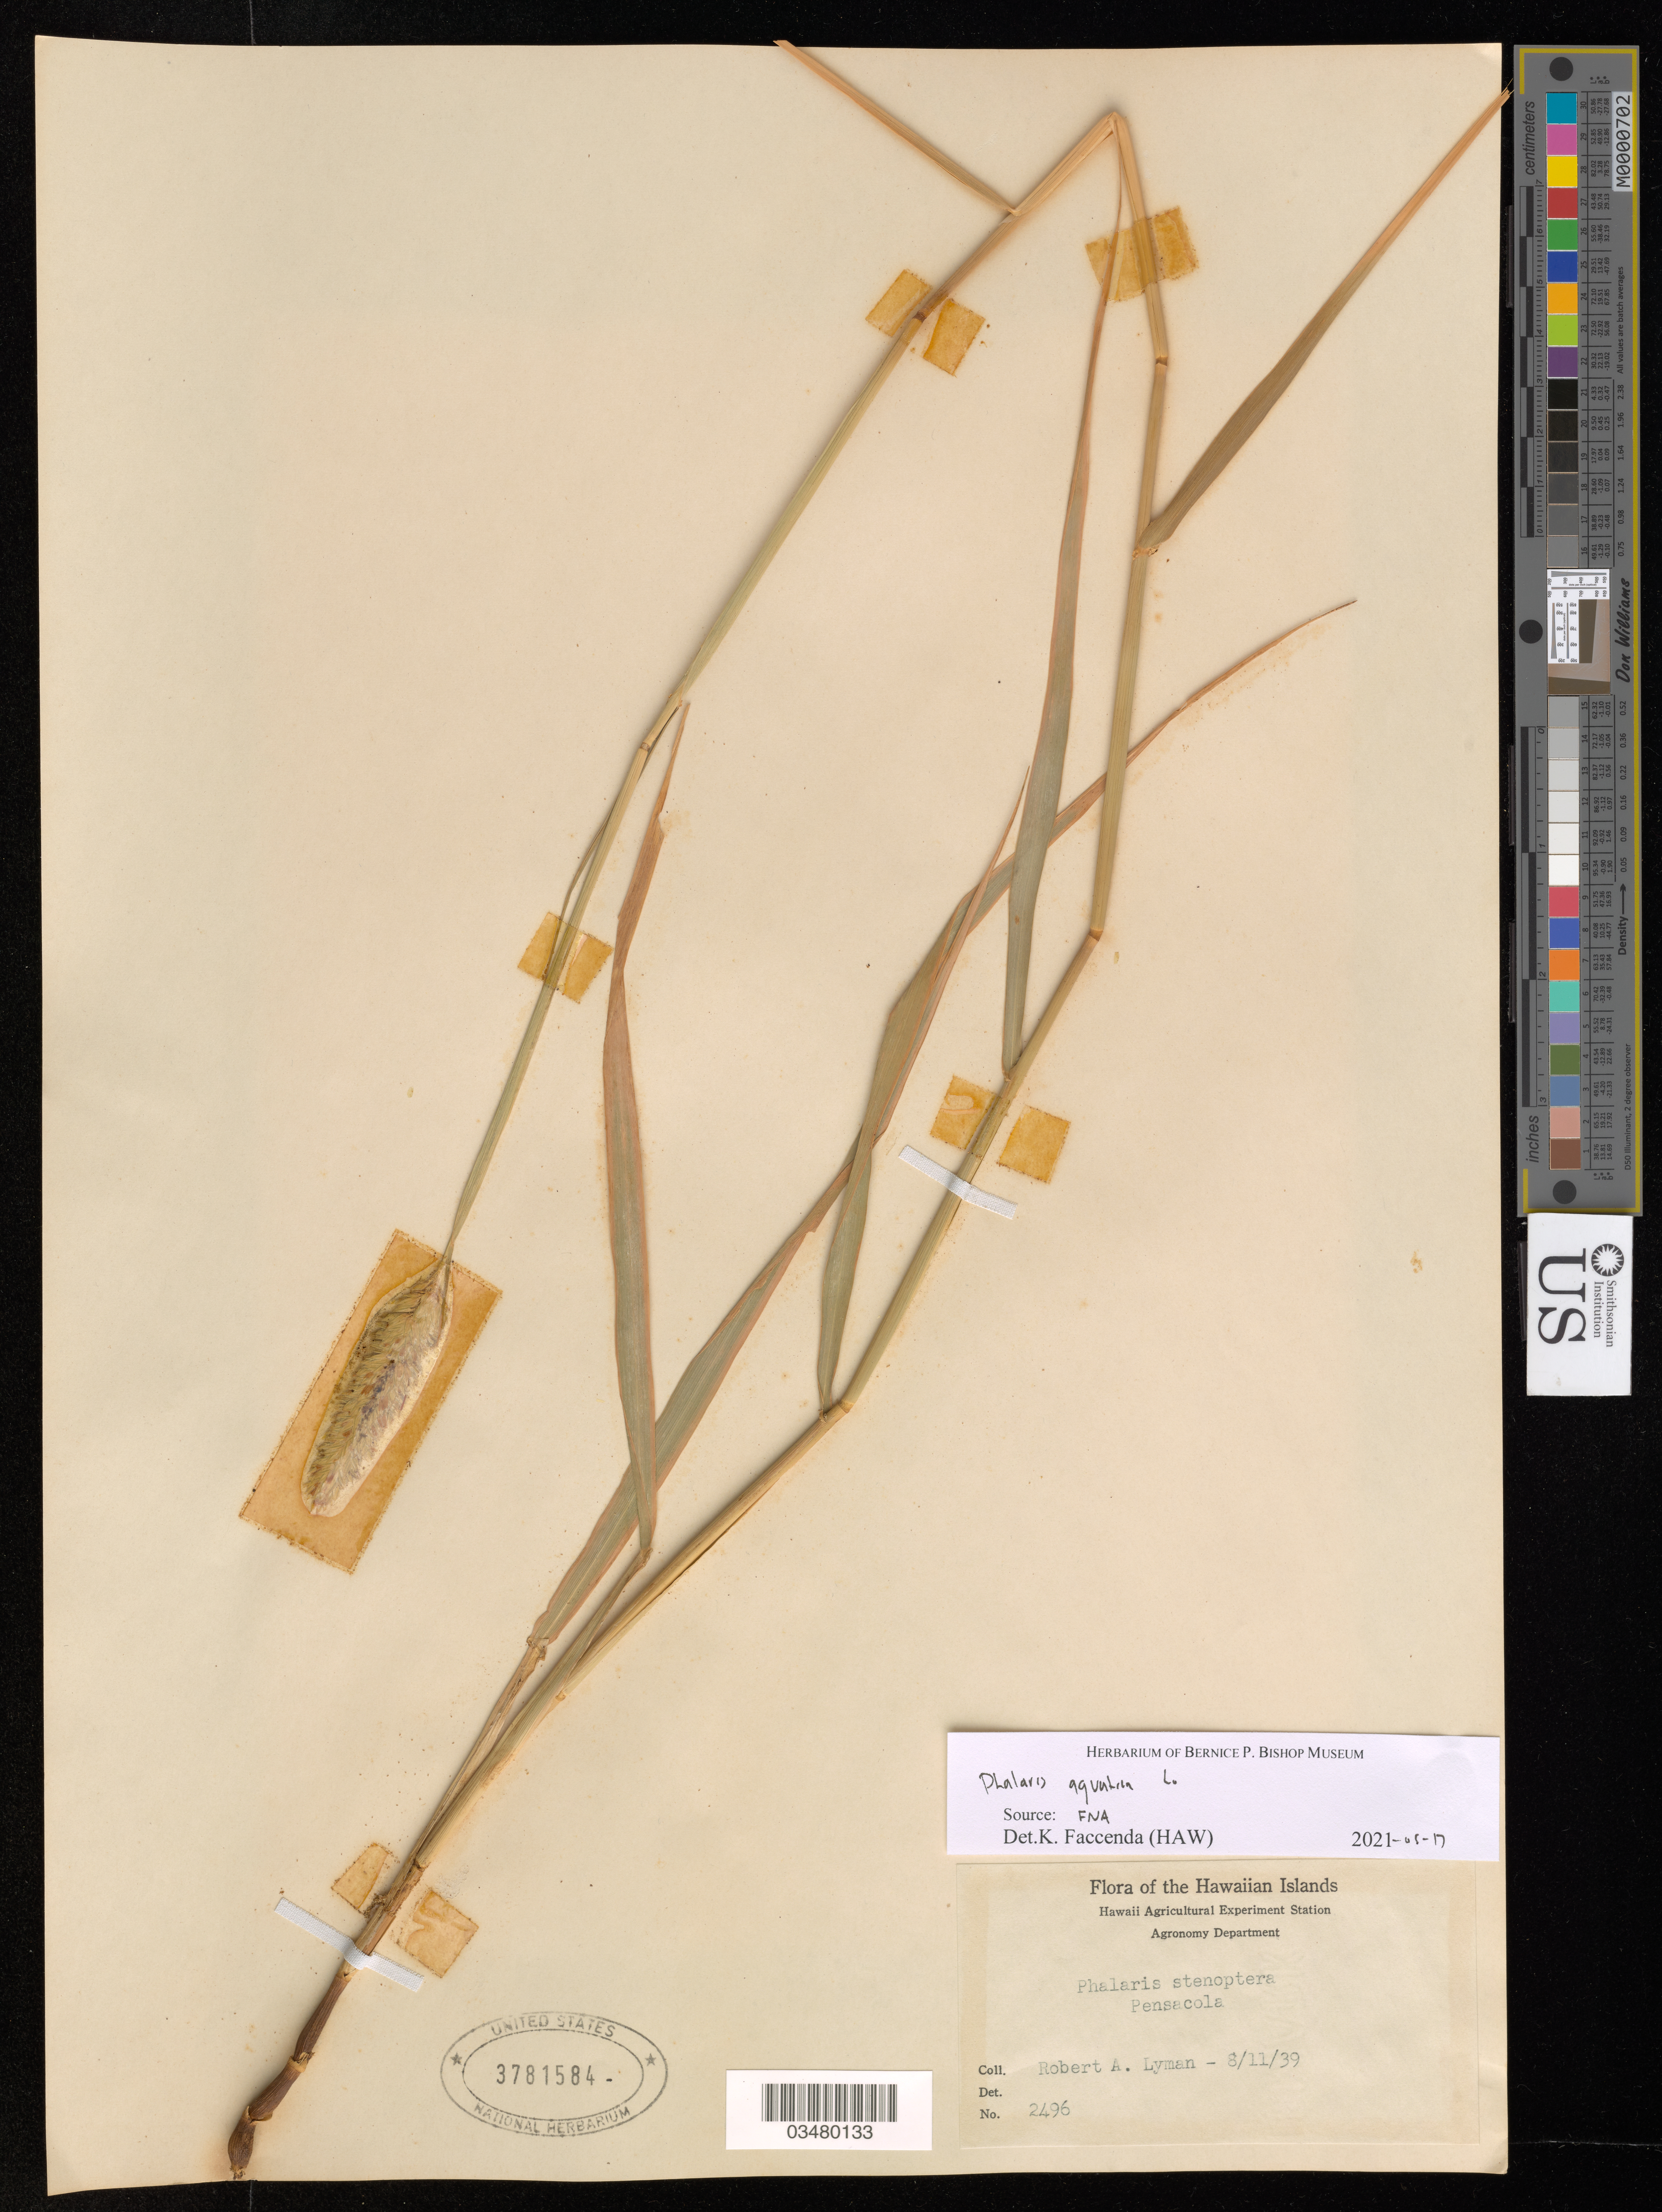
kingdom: Plantae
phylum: Tracheophyta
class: Liliopsida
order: Poales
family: Poaceae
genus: Phalaris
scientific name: Phalaris aquatica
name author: L.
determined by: Faccenda, K.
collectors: R. Lyman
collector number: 2496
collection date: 1939-08-11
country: United States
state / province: Hawaii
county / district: Honolulu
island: Oahu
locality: Pensacola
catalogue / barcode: US 3781584